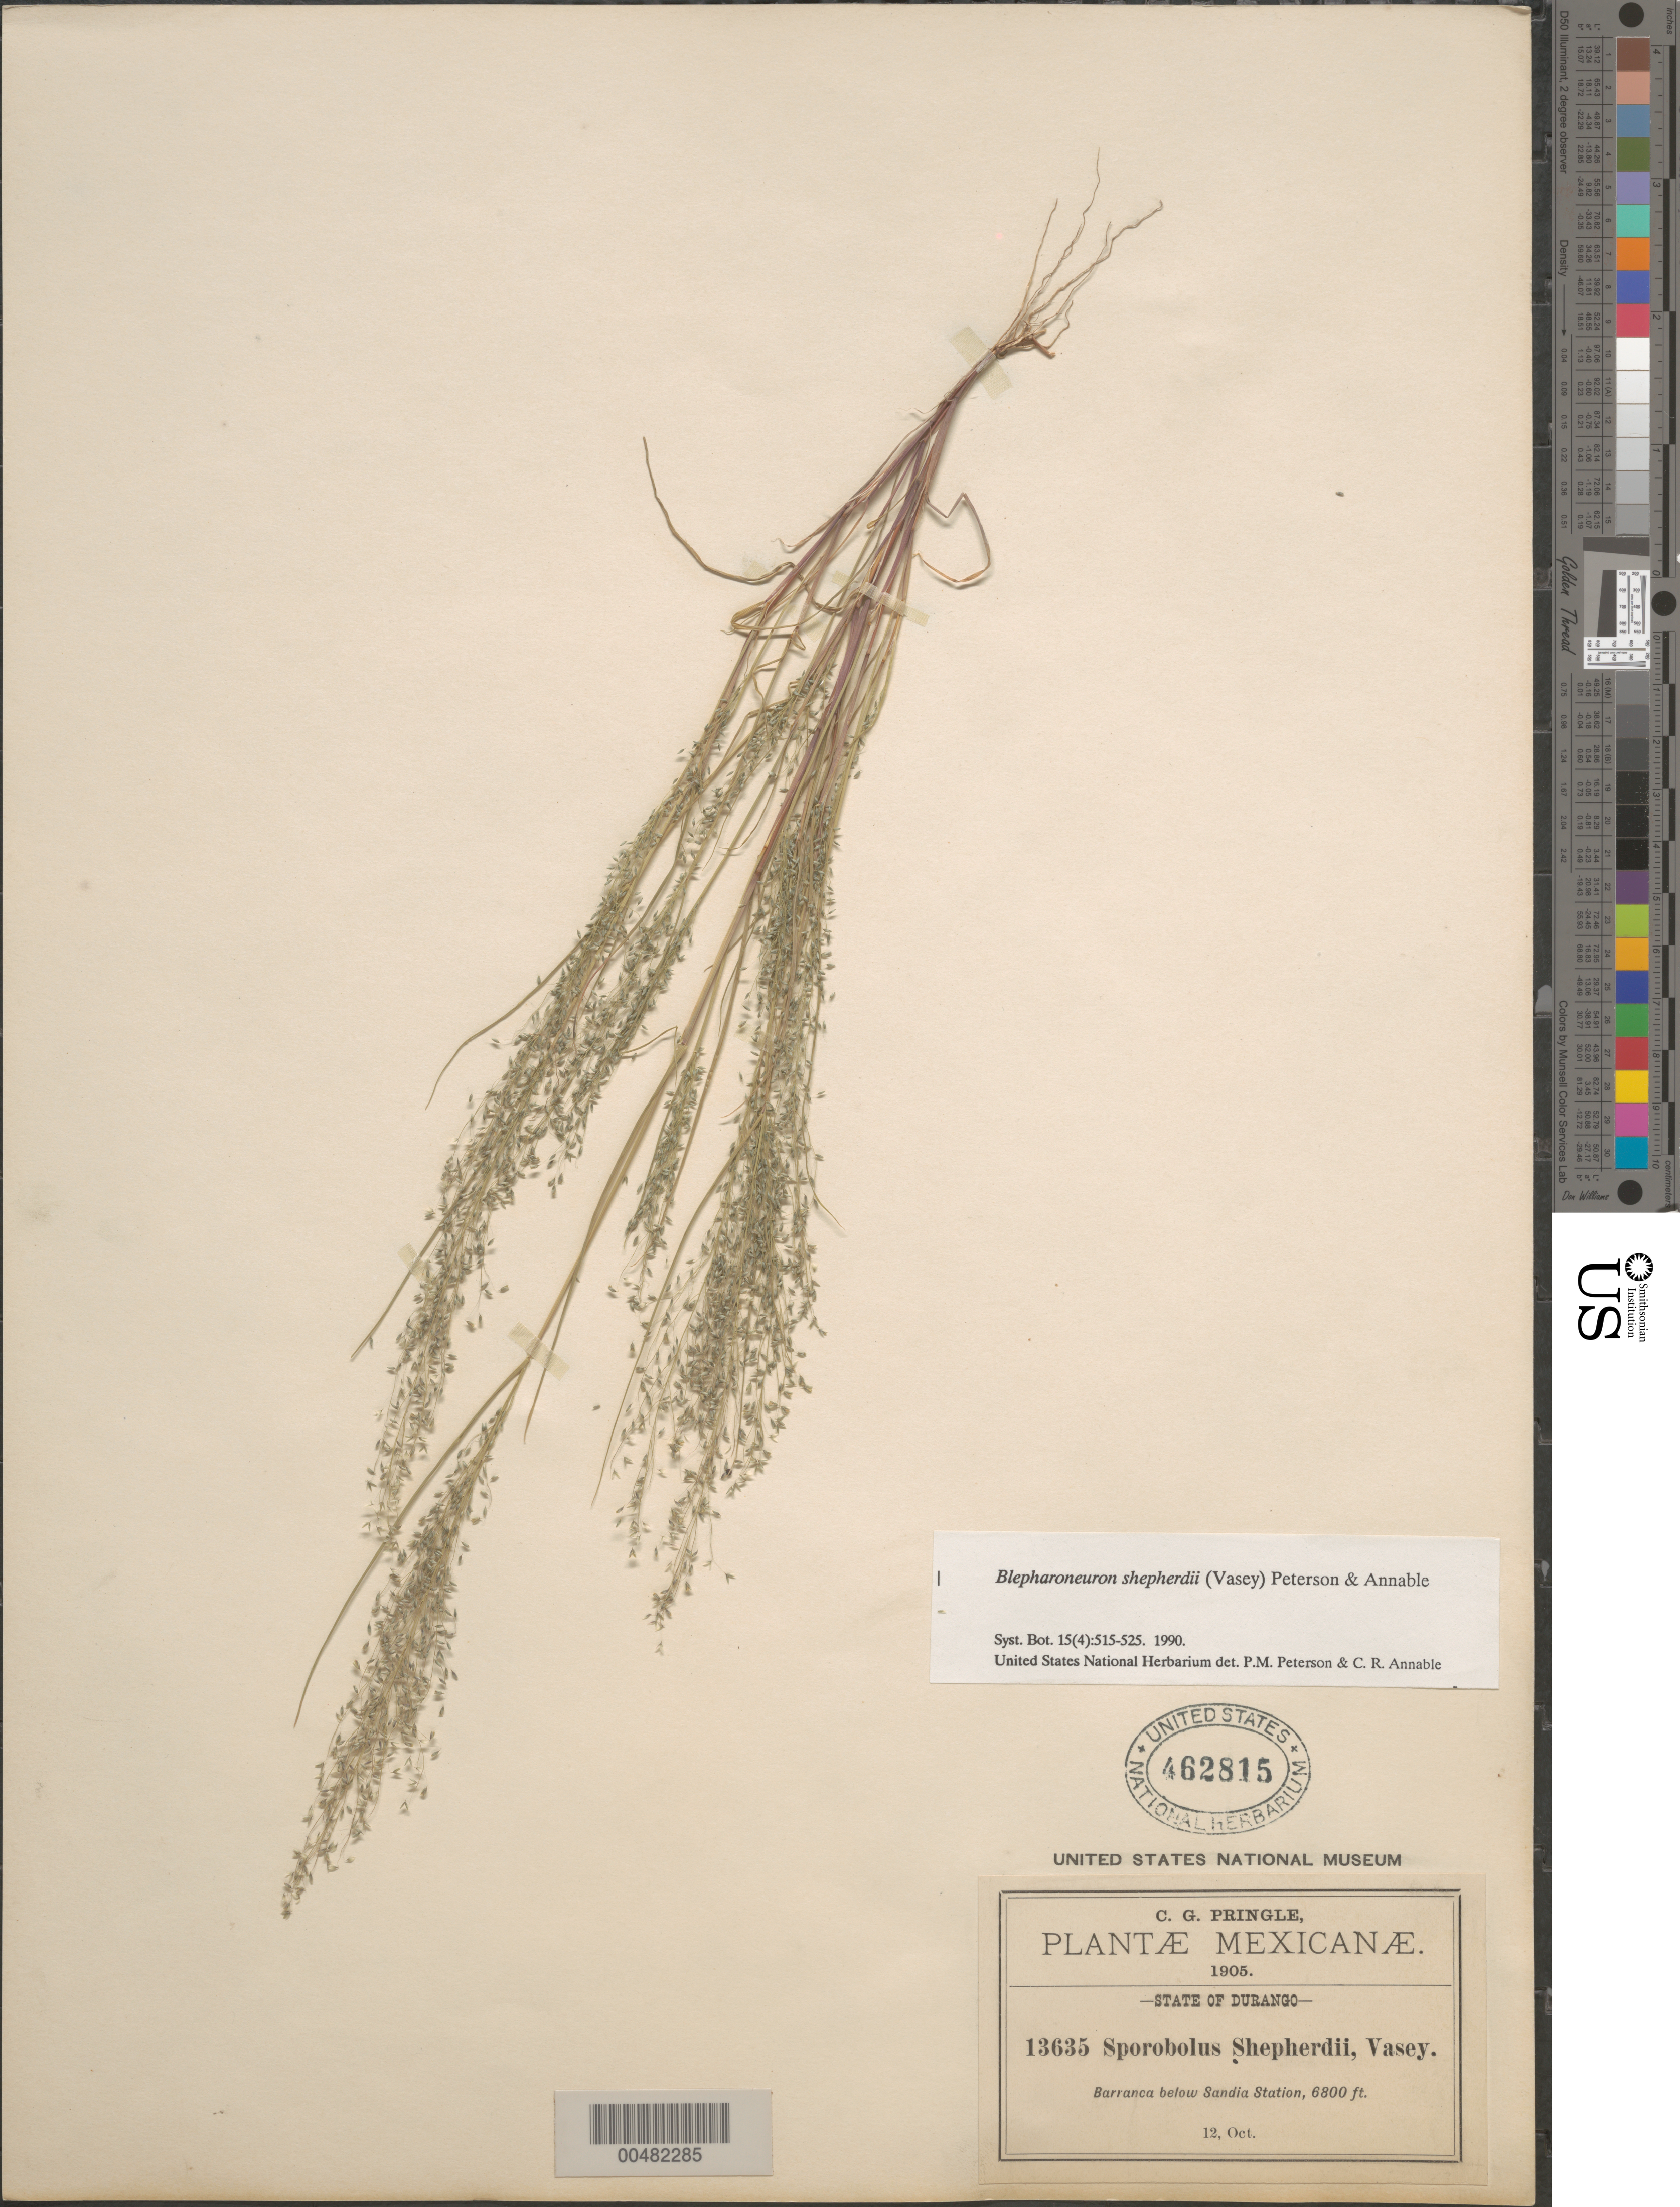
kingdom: Plantae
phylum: Tracheophyta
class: Liliopsida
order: Poales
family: Poaceae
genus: Blepharoneuron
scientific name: Blepharoneuron shepherdii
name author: (Vasey) P.M. Peterson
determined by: Peterson, P. M.; Annable, C. R.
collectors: C. G. Pringle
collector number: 13635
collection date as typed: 12 Oct 1905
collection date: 1905-10-12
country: Mexico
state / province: Durango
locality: Barranca below Sandia Station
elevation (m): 2073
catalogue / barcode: US 462815